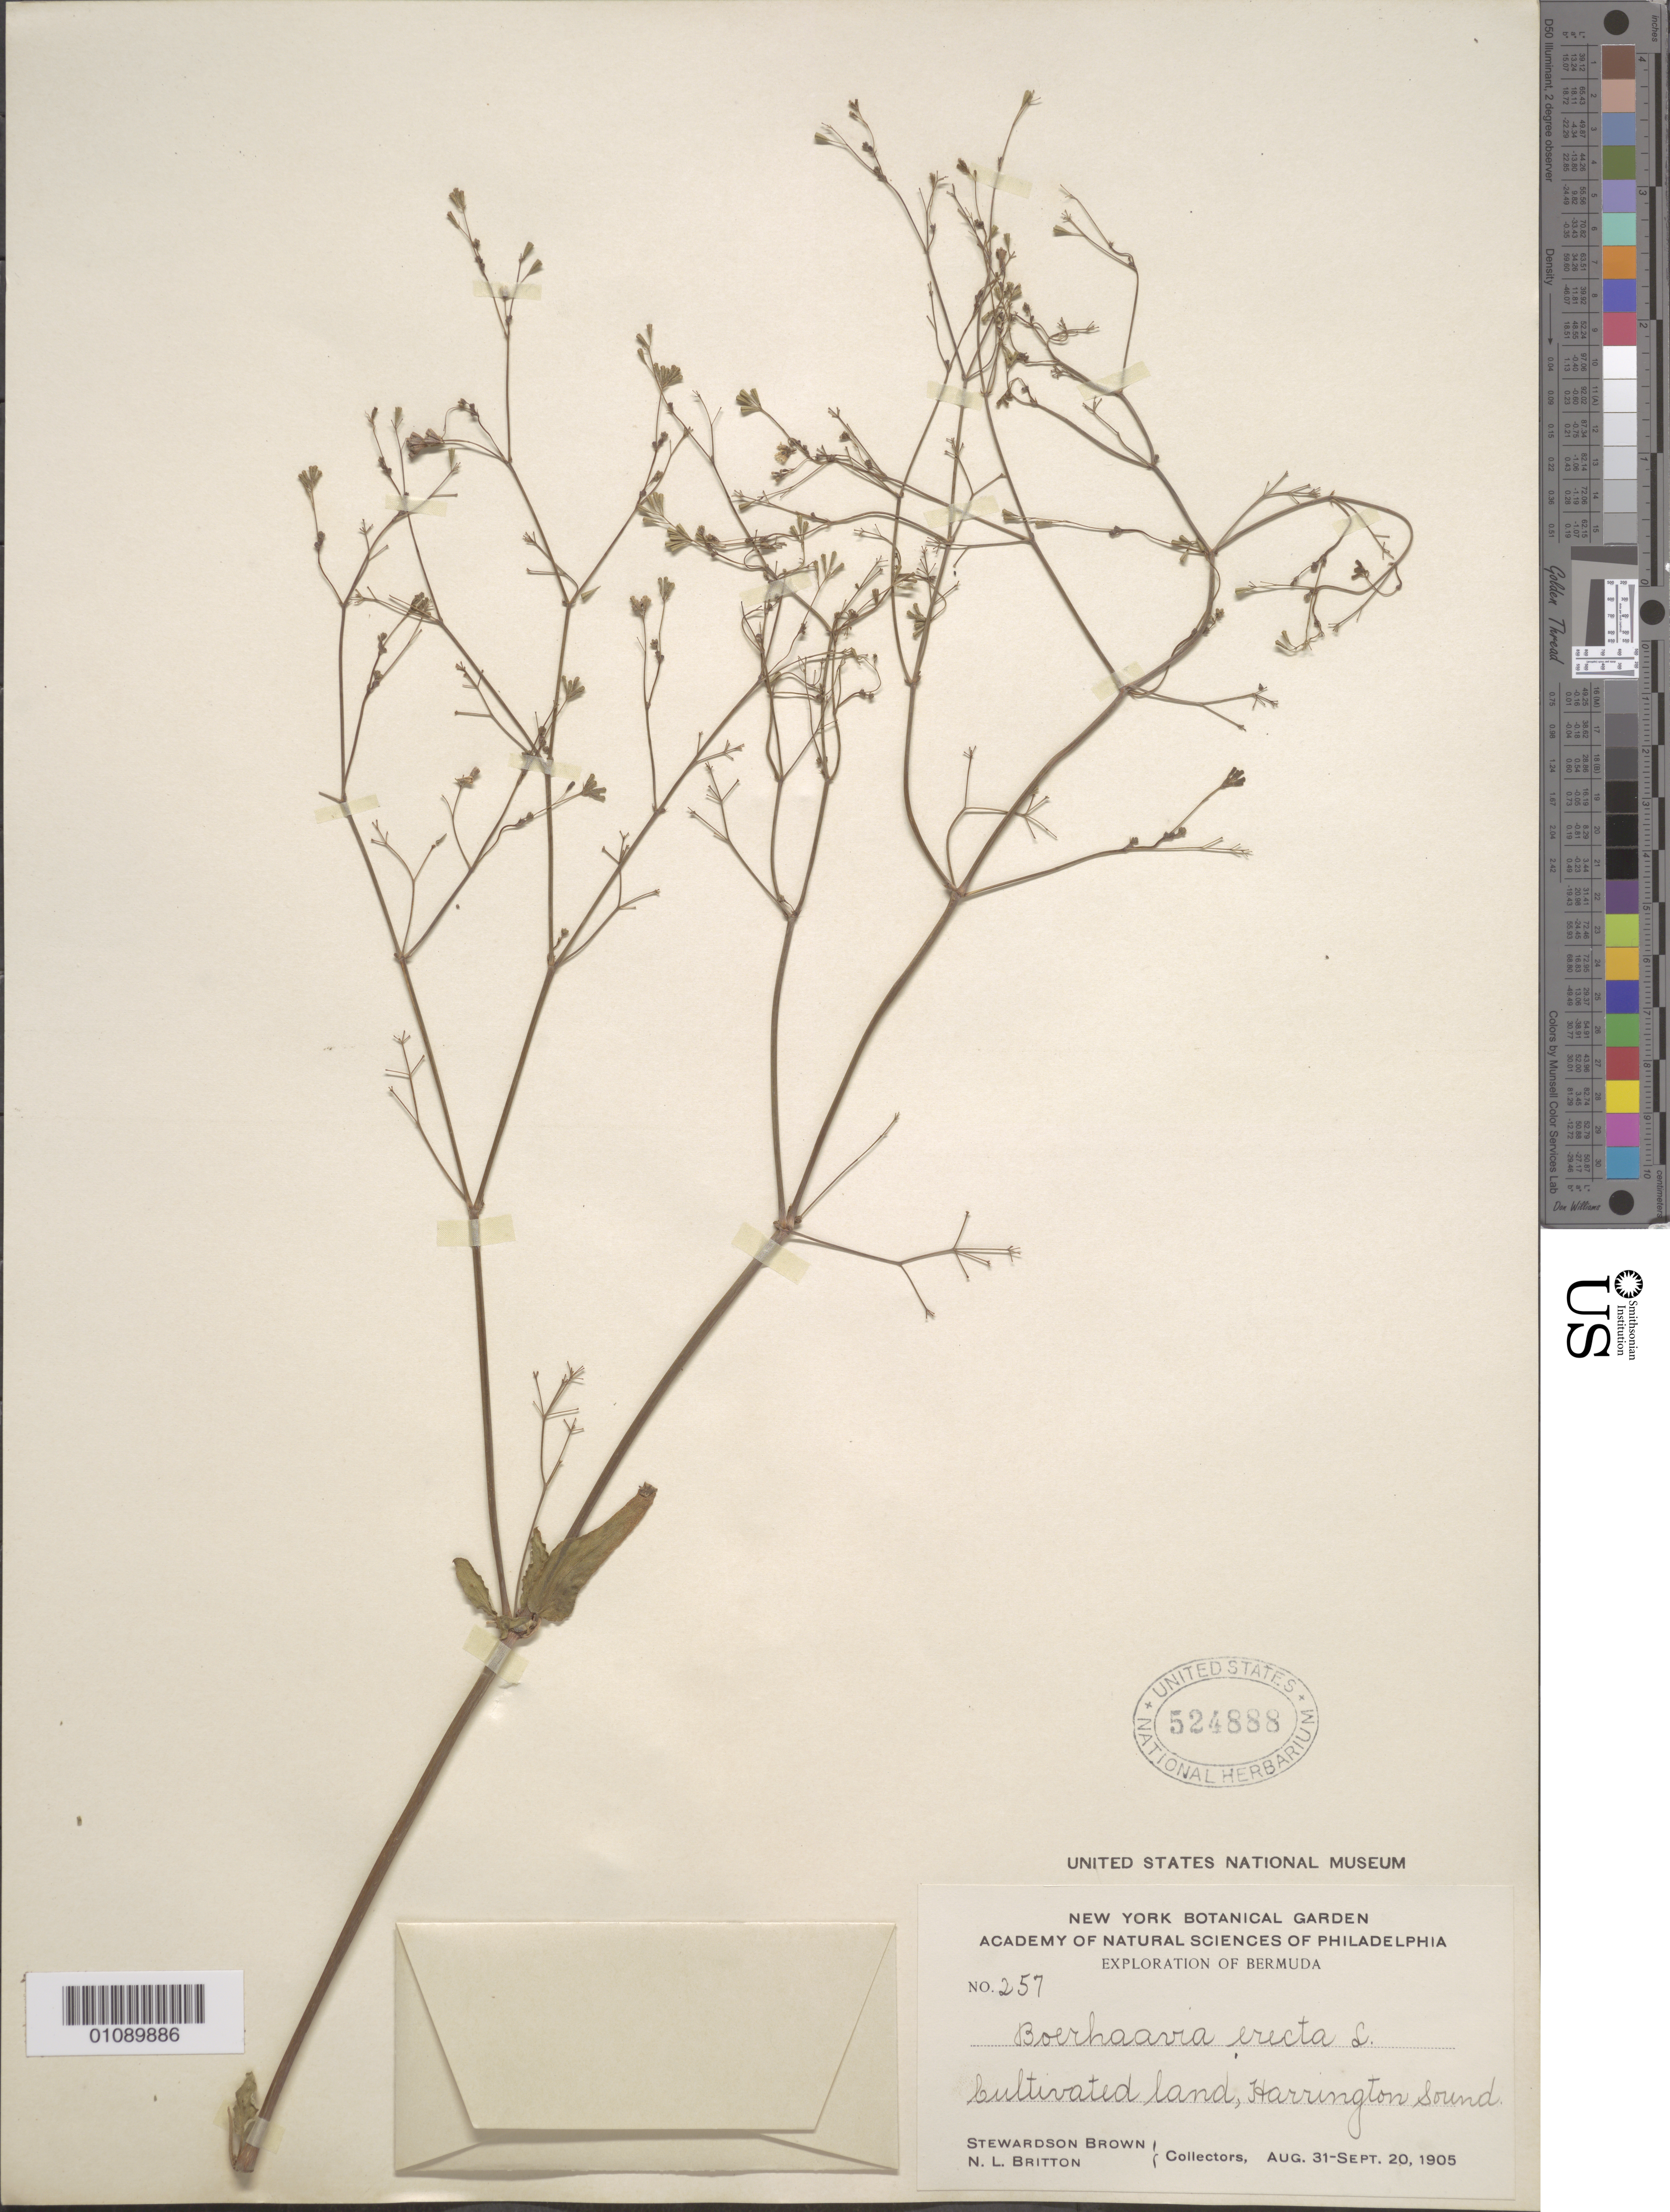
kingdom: Plantae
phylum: Tracheophyta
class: Magnoliopsida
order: Caryophyllales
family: Nyctaginaceae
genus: Boerhavia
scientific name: Boerhavia erecta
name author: L.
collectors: S. Brown & N. Britton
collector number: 257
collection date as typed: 31 Aug 1905 to 20 Sep 1905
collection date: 1905-08-31/1905-09-20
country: Bermuda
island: Bermuda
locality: Harrington Sound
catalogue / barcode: US 523888